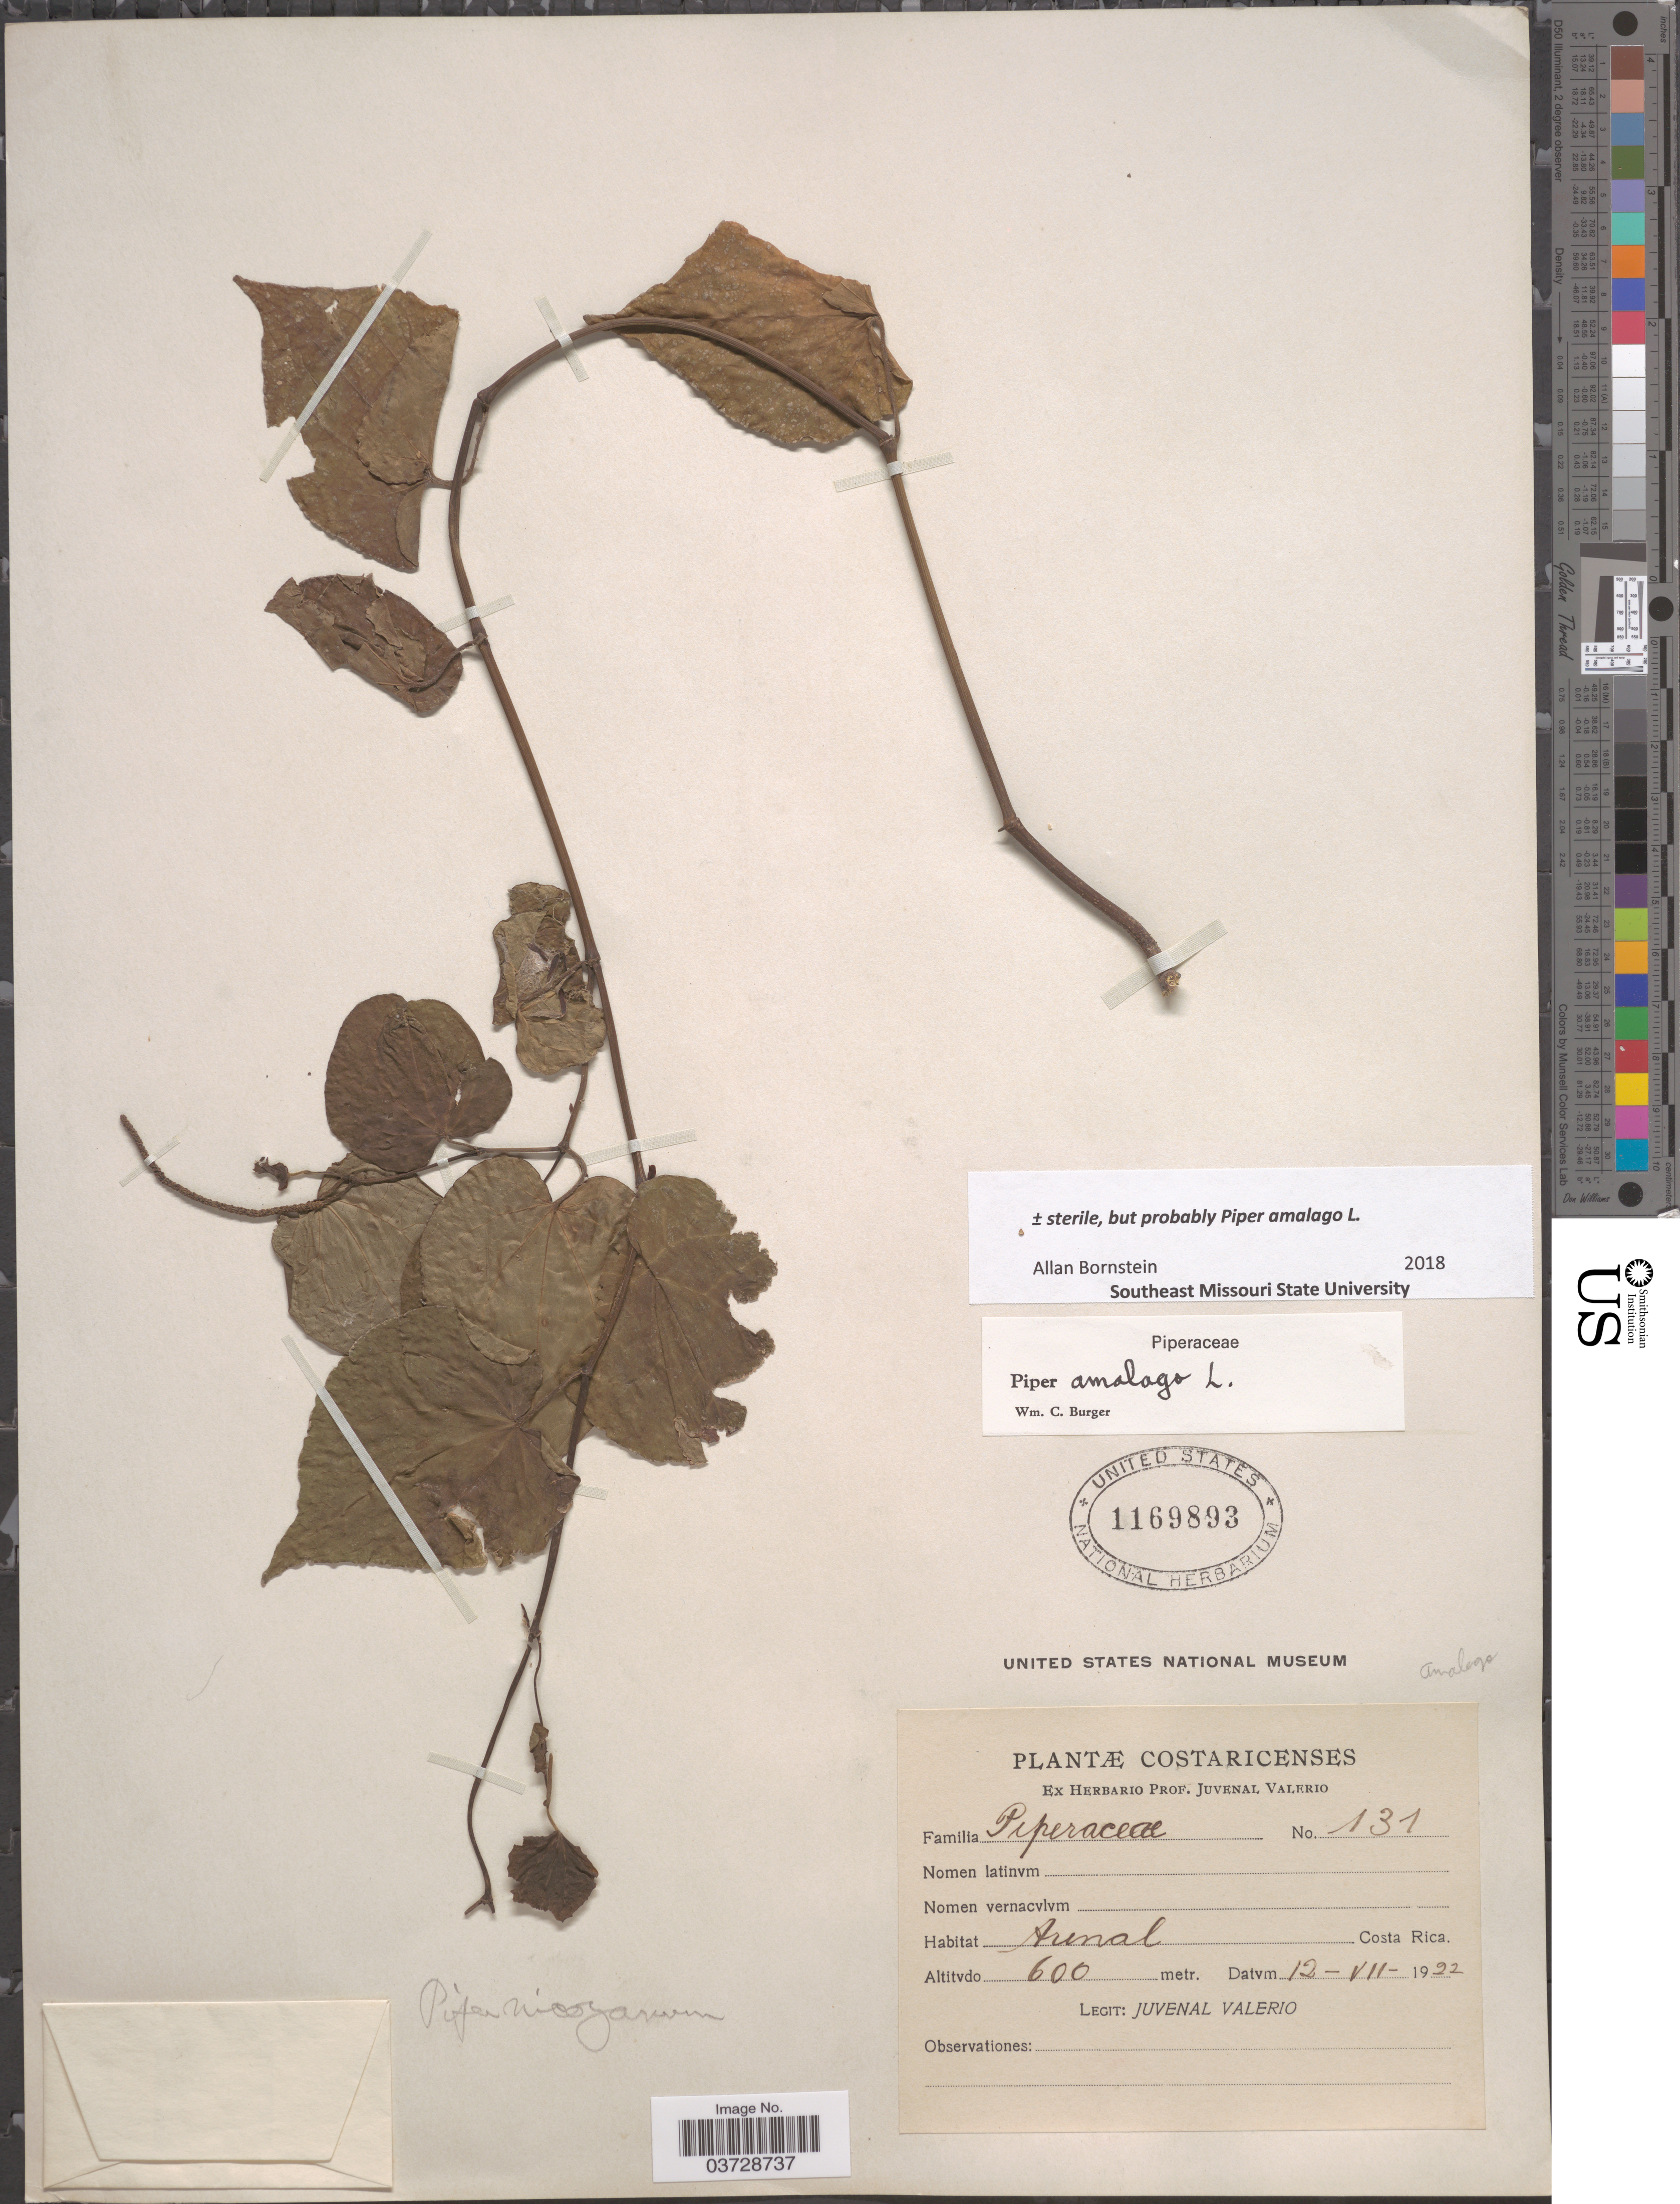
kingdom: Plantae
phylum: Tracheophyta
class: Magnoliopsida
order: Piperales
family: Piperaceae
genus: Piper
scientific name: Piper amalago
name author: L.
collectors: J. Valerio R.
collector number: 131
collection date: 1922-07-12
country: Costa Rica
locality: Arenal.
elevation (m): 600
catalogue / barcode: US 1169893